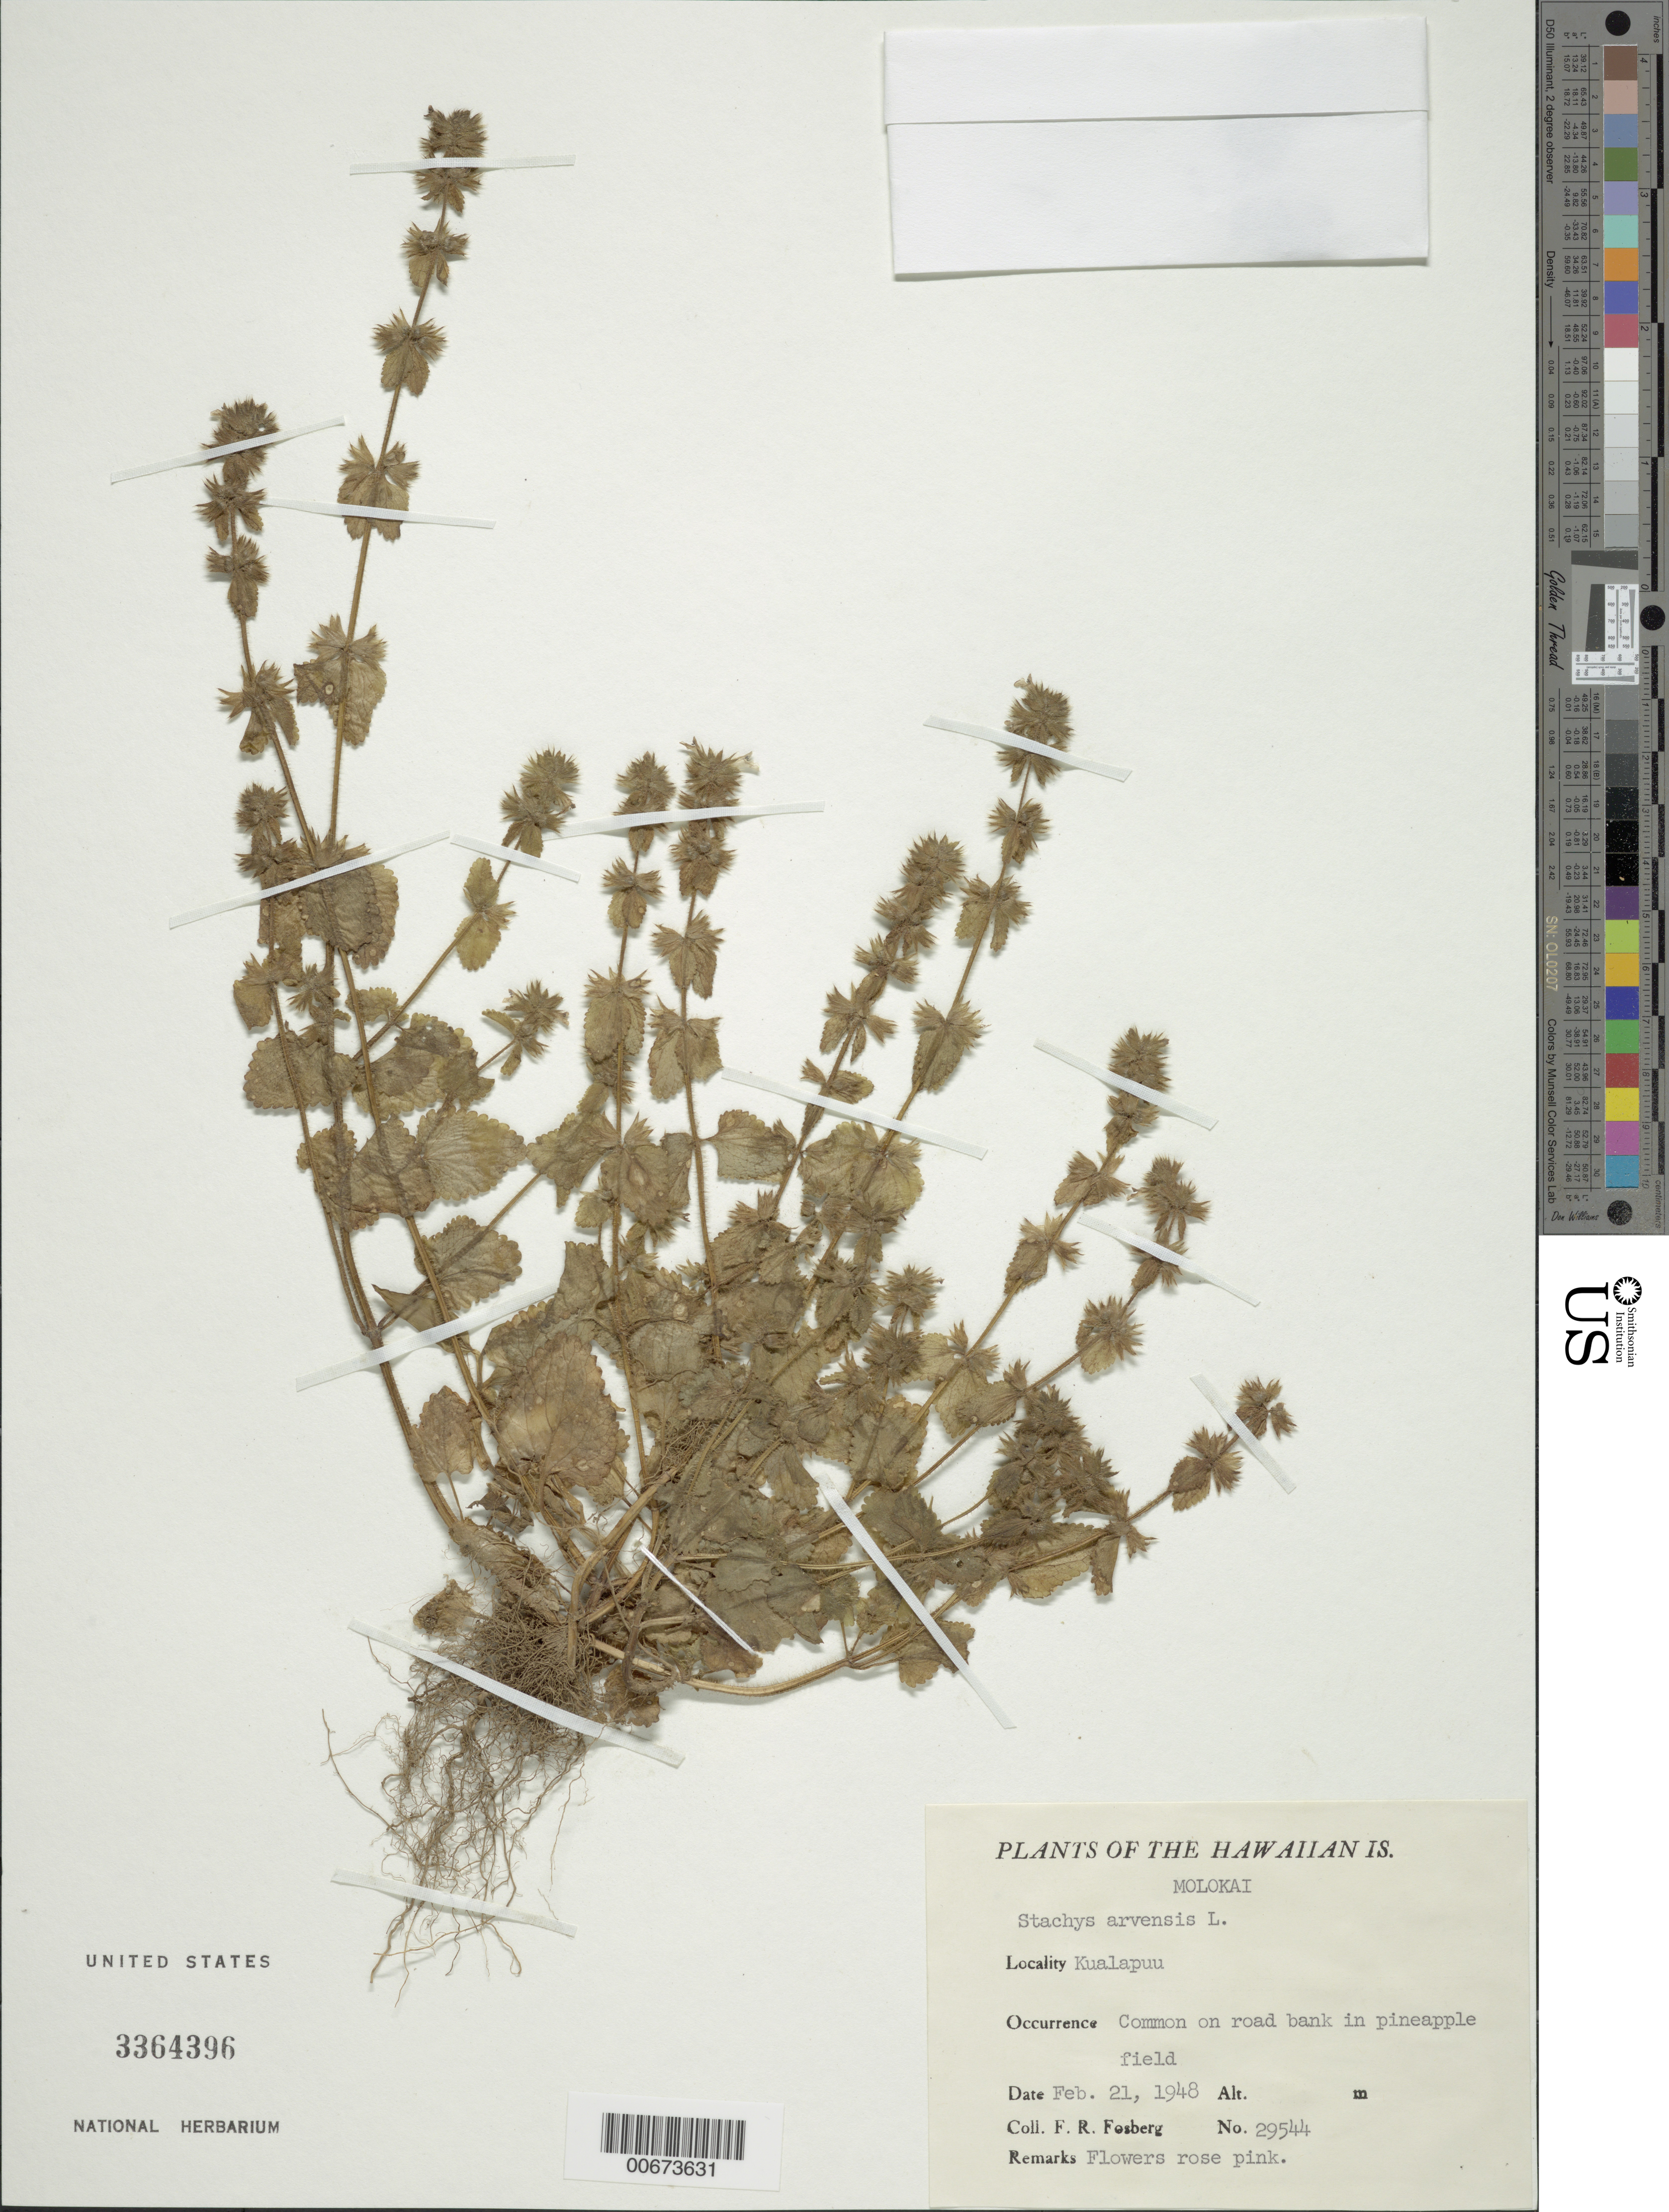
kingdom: Plantae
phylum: Tracheophyta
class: Magnoliopsida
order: Lamiales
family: Lamiaceae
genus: Stachys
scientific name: Stachys arvensis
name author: (L.) L.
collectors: F. R. Fosberg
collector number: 29544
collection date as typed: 21 Feb 1948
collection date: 1948-02-21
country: United States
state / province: Hawaii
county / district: Maui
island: Moloka'i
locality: Kualapu'u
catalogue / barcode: US 3364396